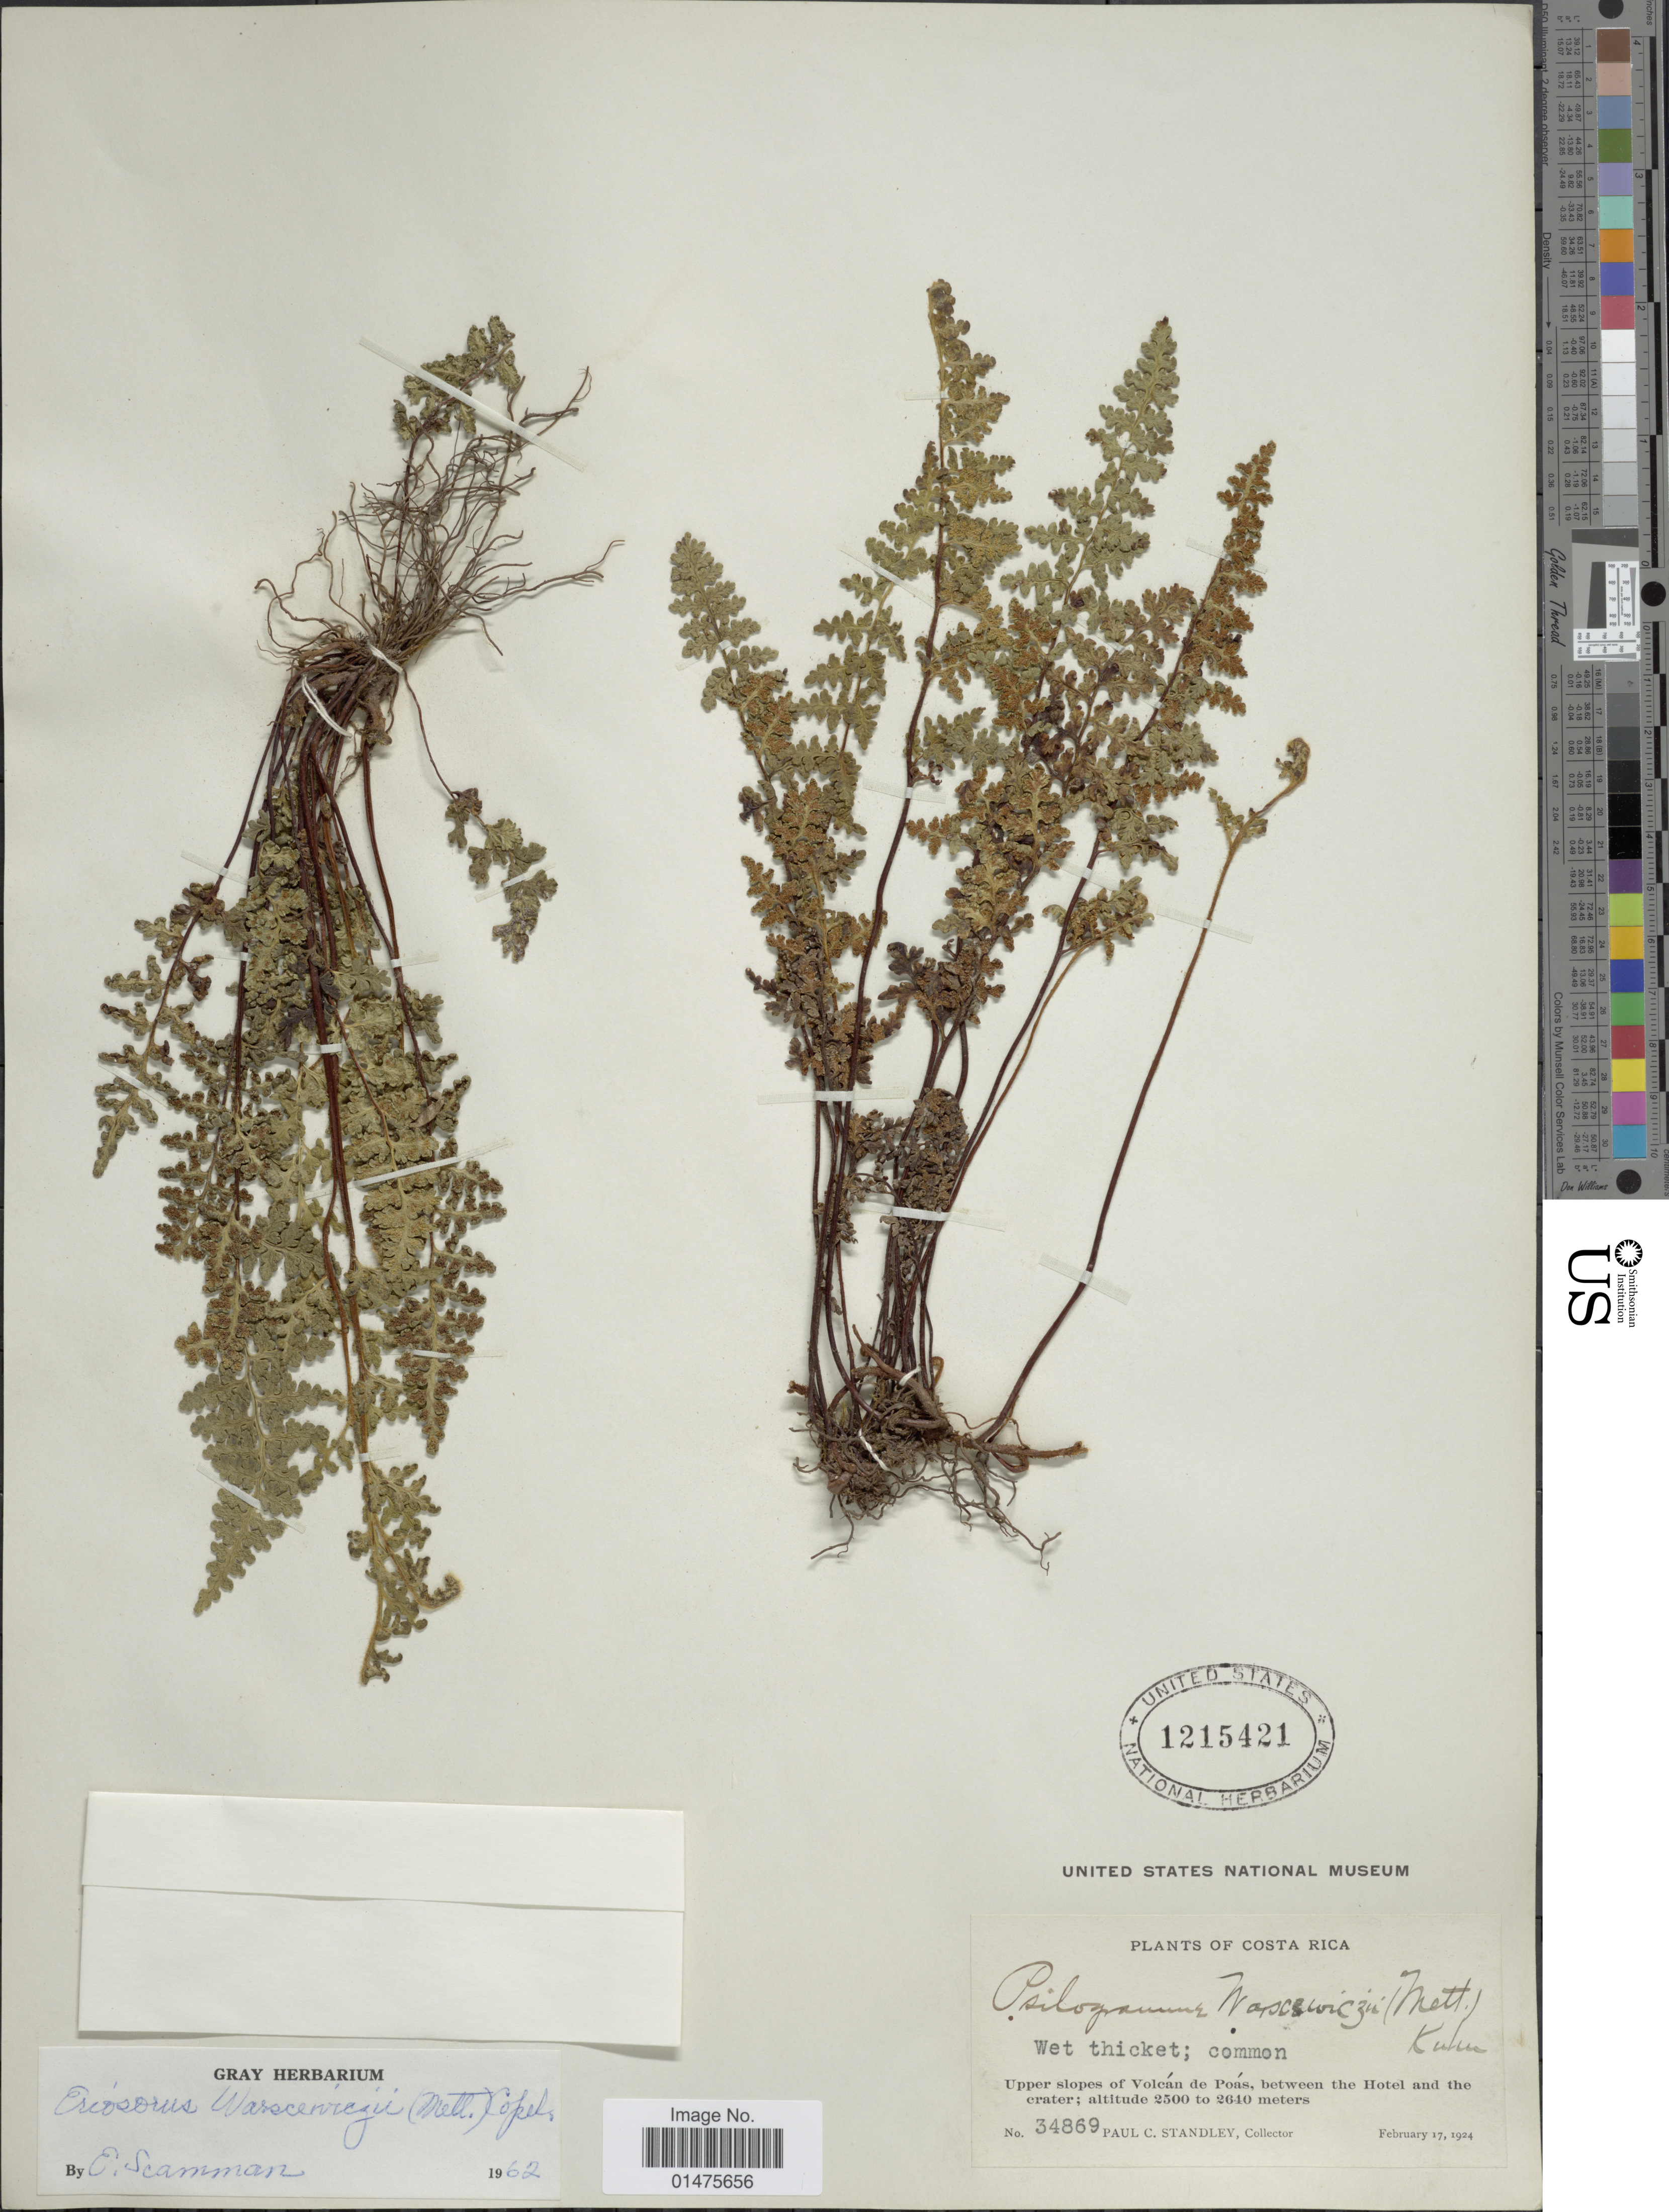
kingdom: Plantae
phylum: Tracheophyta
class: Polypodiopsida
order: Polypodiales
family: Pteridaceae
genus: Jamesonia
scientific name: Jamesonia warscewiczii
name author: (Mett.) Christenh.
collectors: P. C. Standley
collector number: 34869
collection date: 1924-02-17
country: Costa Rica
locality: Upper slopes of Volcán de Poás, between the Hotel and the crater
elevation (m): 2500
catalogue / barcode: US 1215421